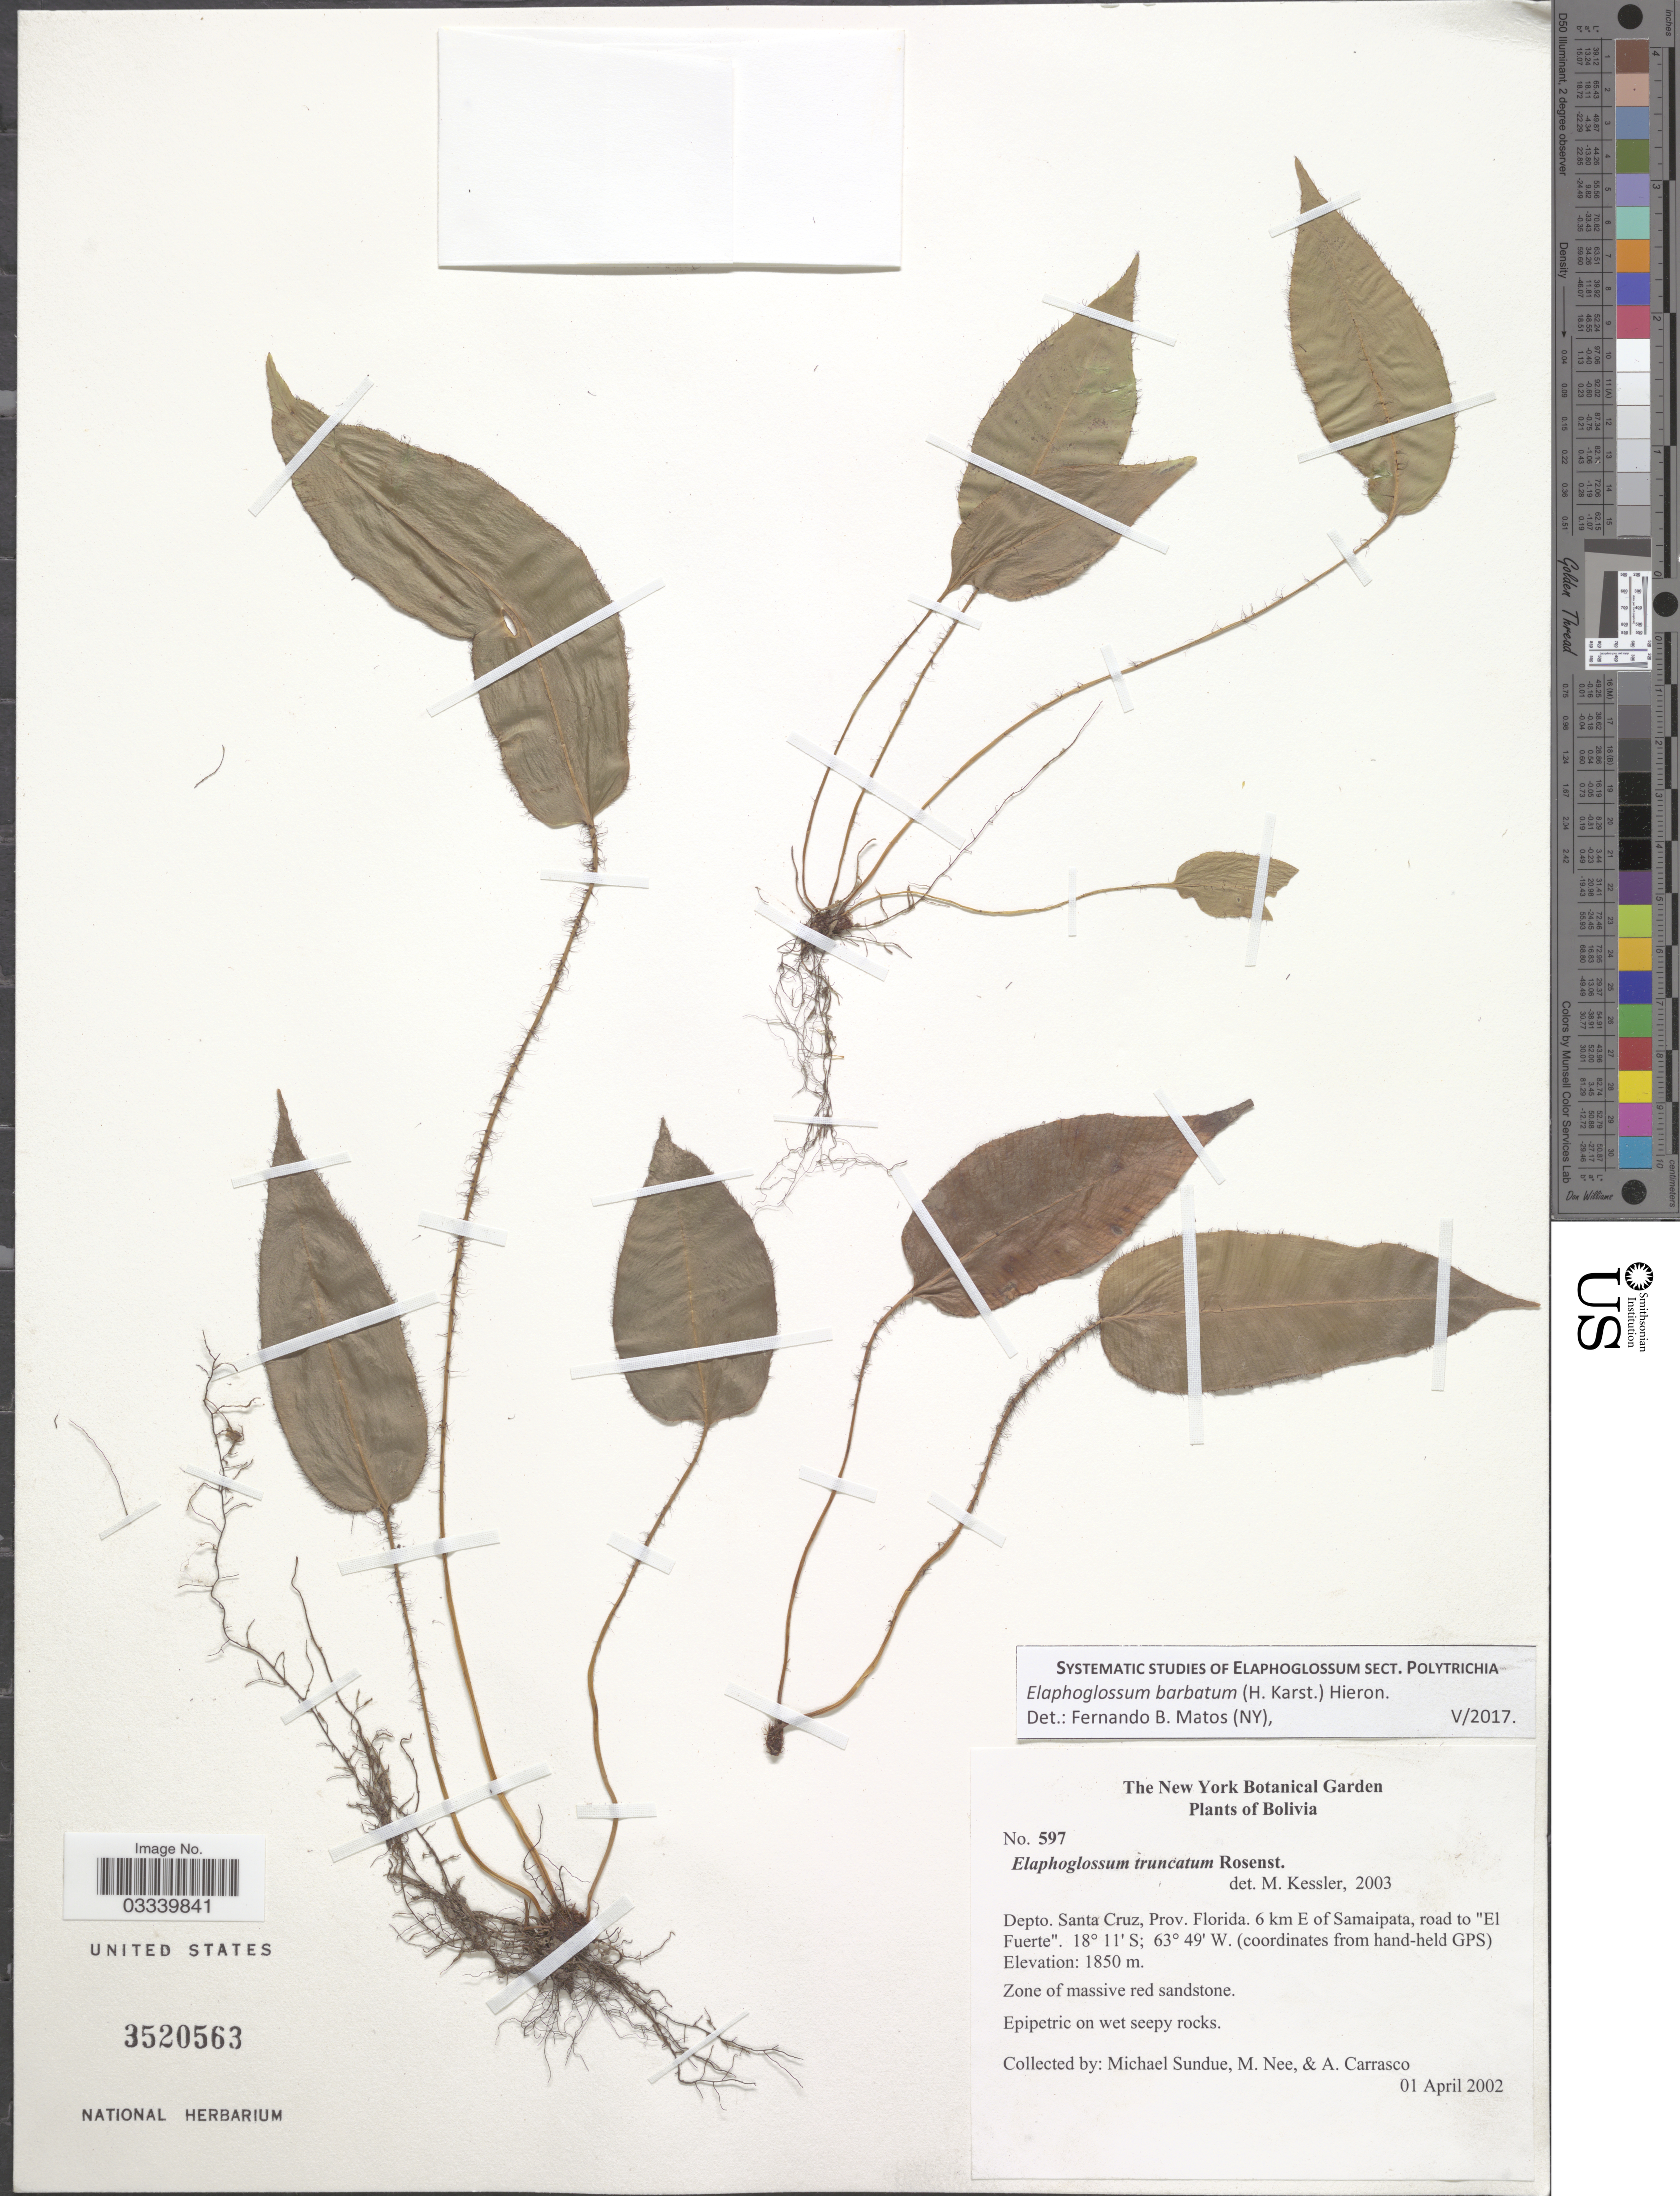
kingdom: Plantae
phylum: Tracheophyta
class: Polypodiopsida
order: Polypodiales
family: Dryopteridaceae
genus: Elaphoglossum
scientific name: Elaphoglossum barbatum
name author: (H. Karst.) Hieron.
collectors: M. Sundue, M. Nee & A. Carrasco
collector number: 597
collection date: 2002-04-01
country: Bolivia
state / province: Santa Cruz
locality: Depto. Santa Cruz, Prov. Florida. 6 km E of Samaipata, road to "El Fuerte".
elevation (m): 1850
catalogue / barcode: US 3520563